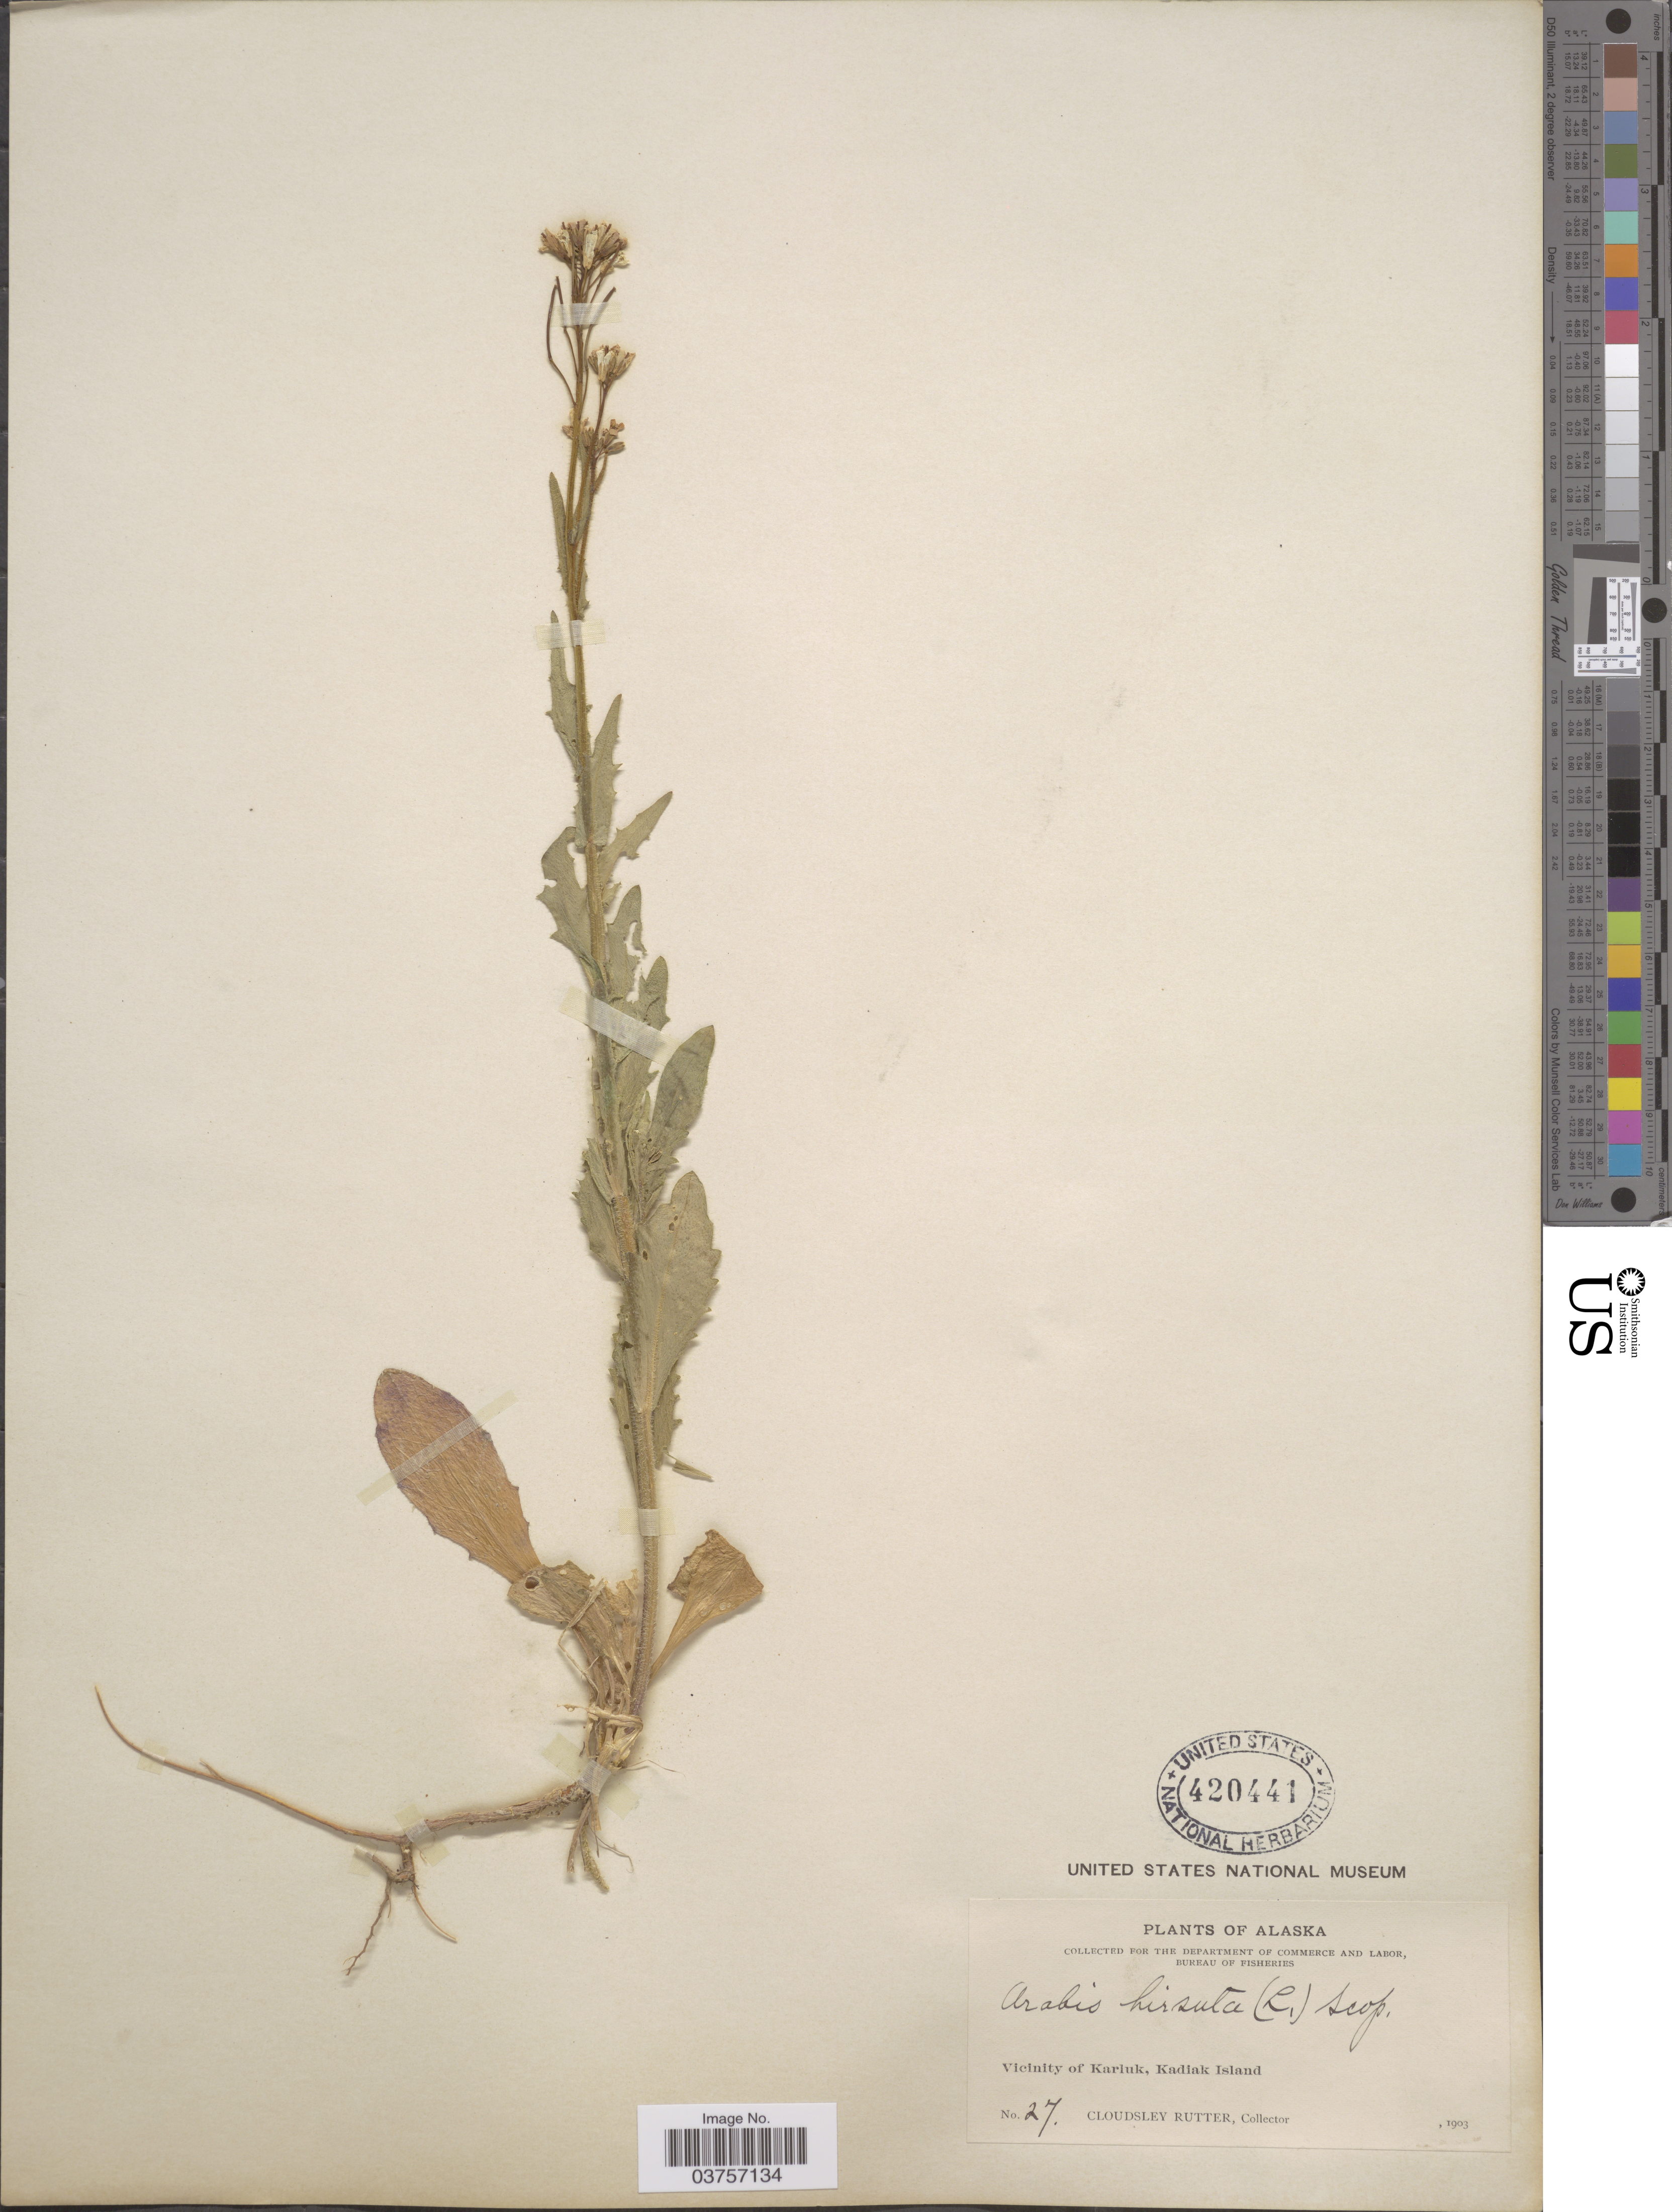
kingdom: Plantae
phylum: Tracheophyta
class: Magnoliopsida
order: Brassicales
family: Brassicaceae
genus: Arabis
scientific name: Arabis hirsuta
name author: (L.) Scop.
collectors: C. Rutter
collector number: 27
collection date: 1903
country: United States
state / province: Alaska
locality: Vicinity of Karluk, Kadiak Island.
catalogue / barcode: US 420441